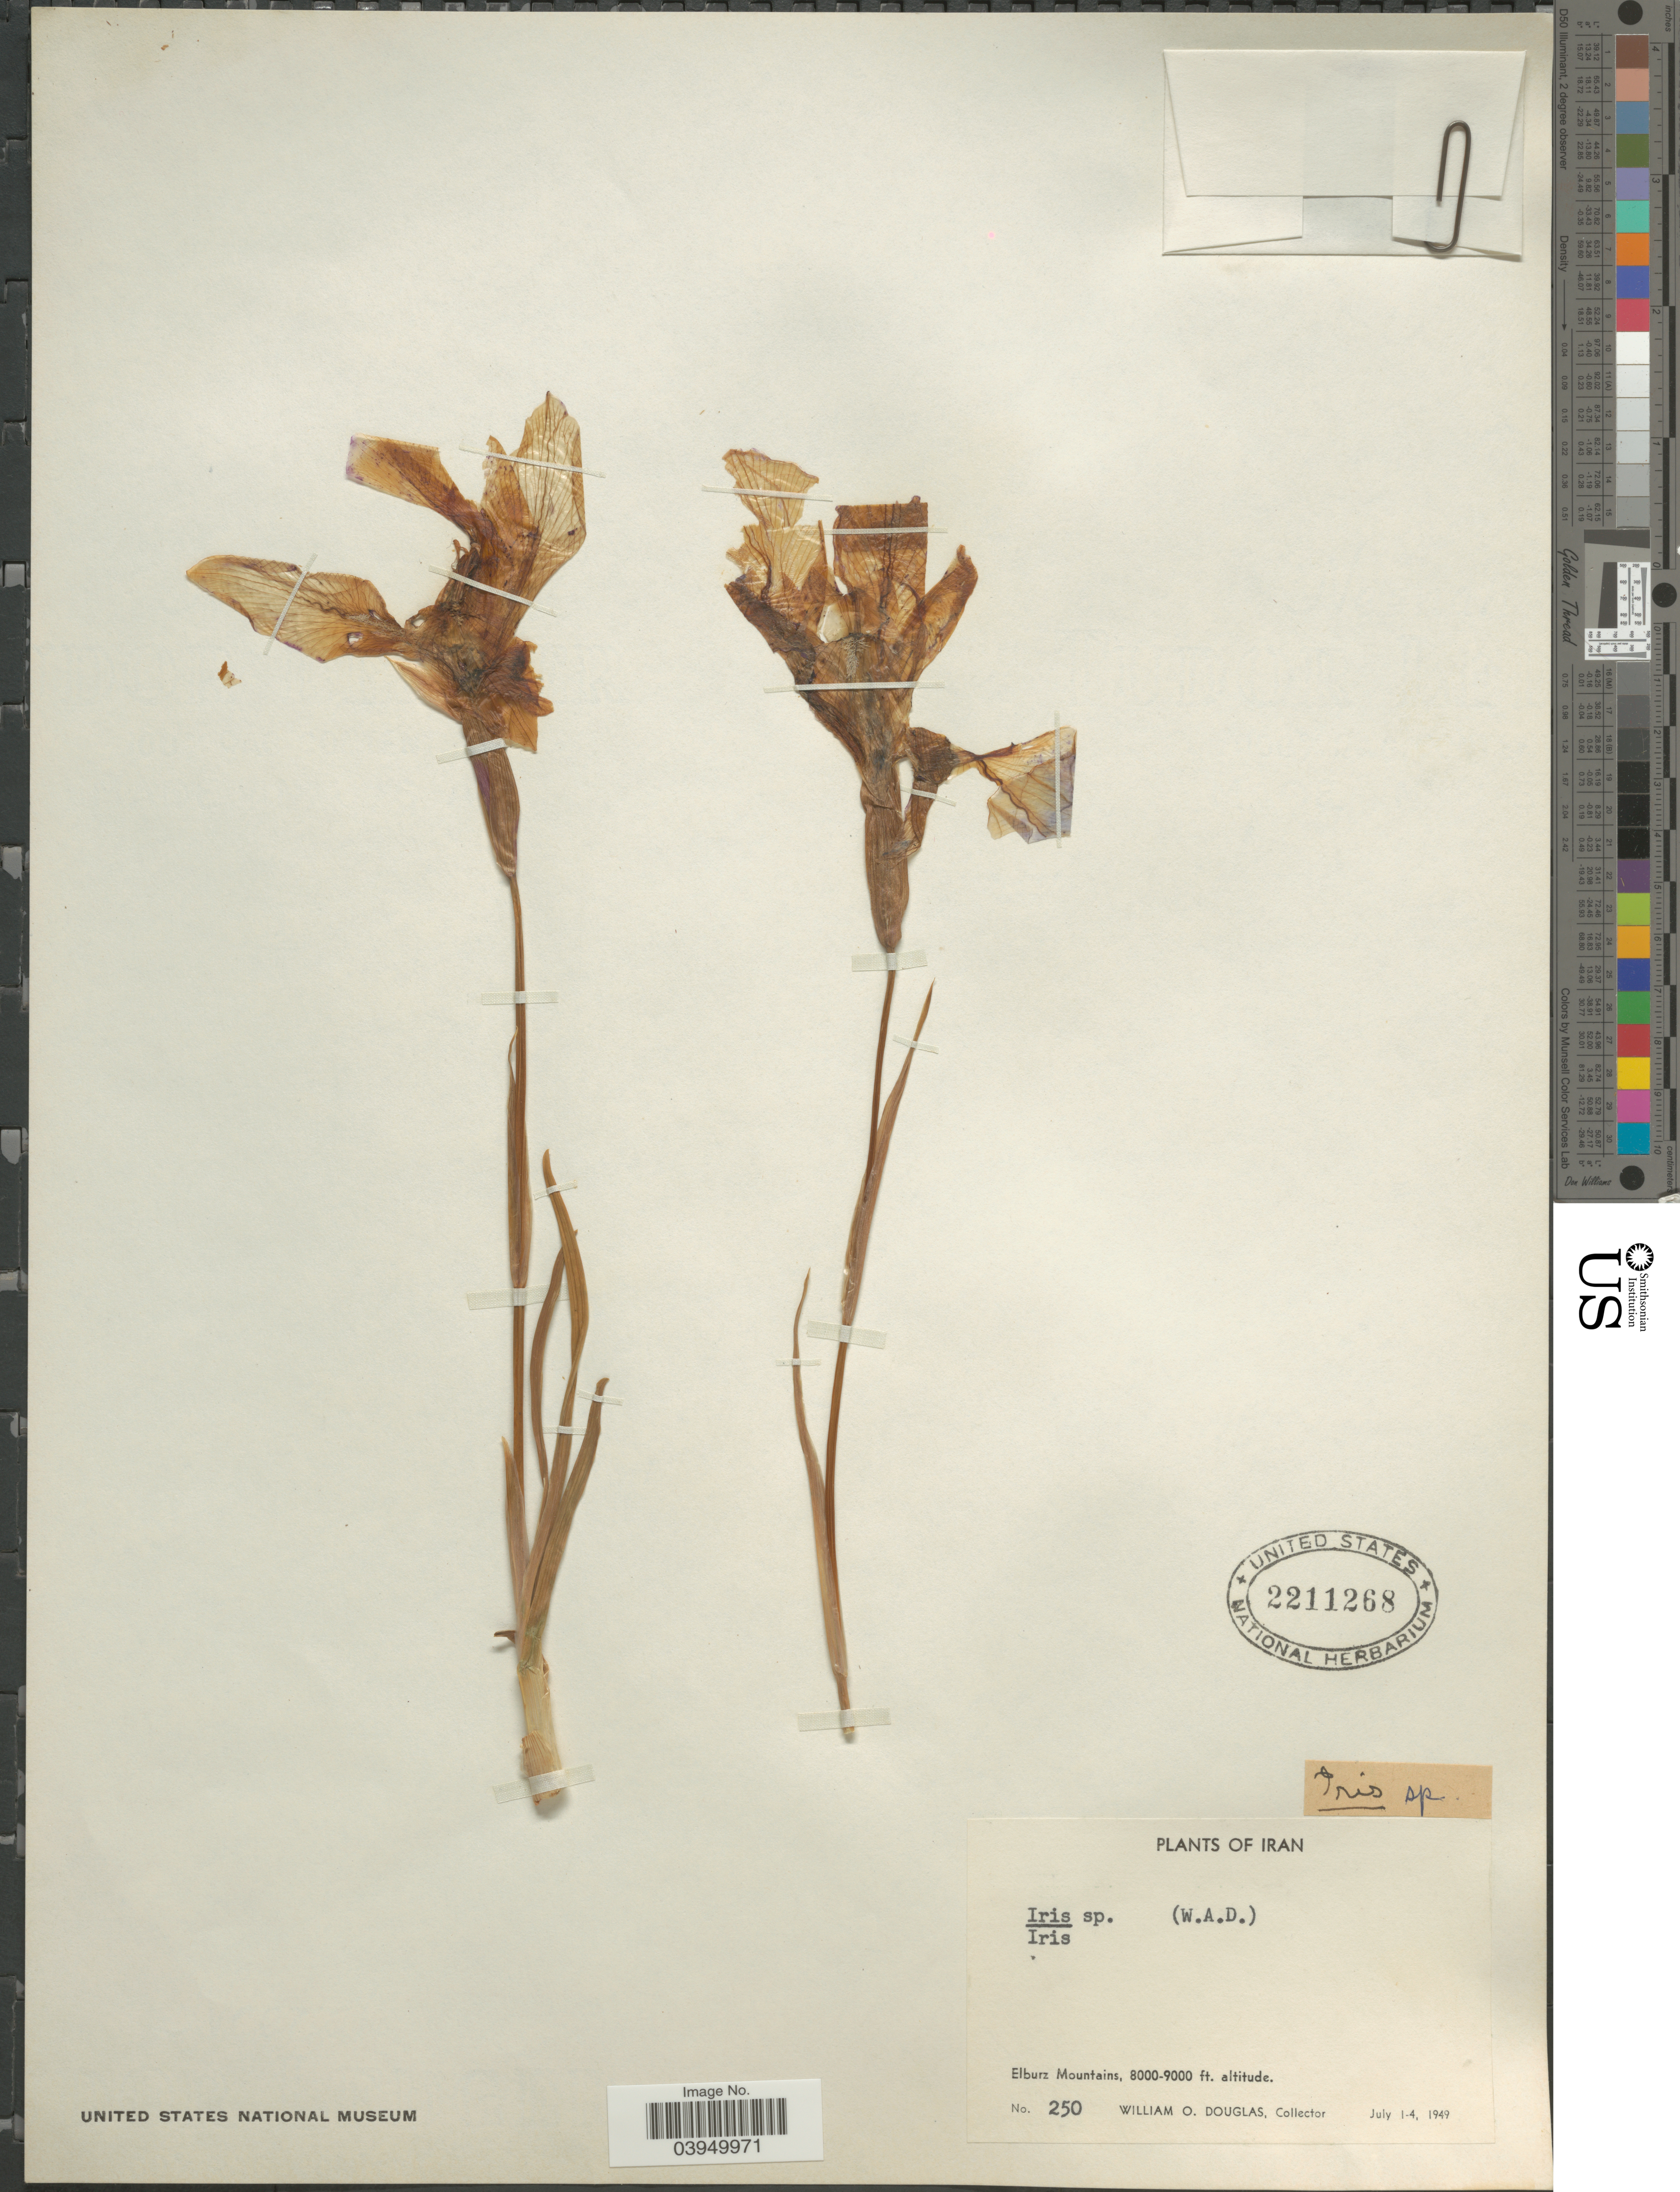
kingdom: Plantae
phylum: Tracheophyta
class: Liliopsida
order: Asparagales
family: Iridaceae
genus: Iris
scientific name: Iris sp.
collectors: W. Douglas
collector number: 250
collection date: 1949-07-01/1949-07-04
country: Iran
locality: Elburz Mountains.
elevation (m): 2438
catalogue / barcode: US 2211268